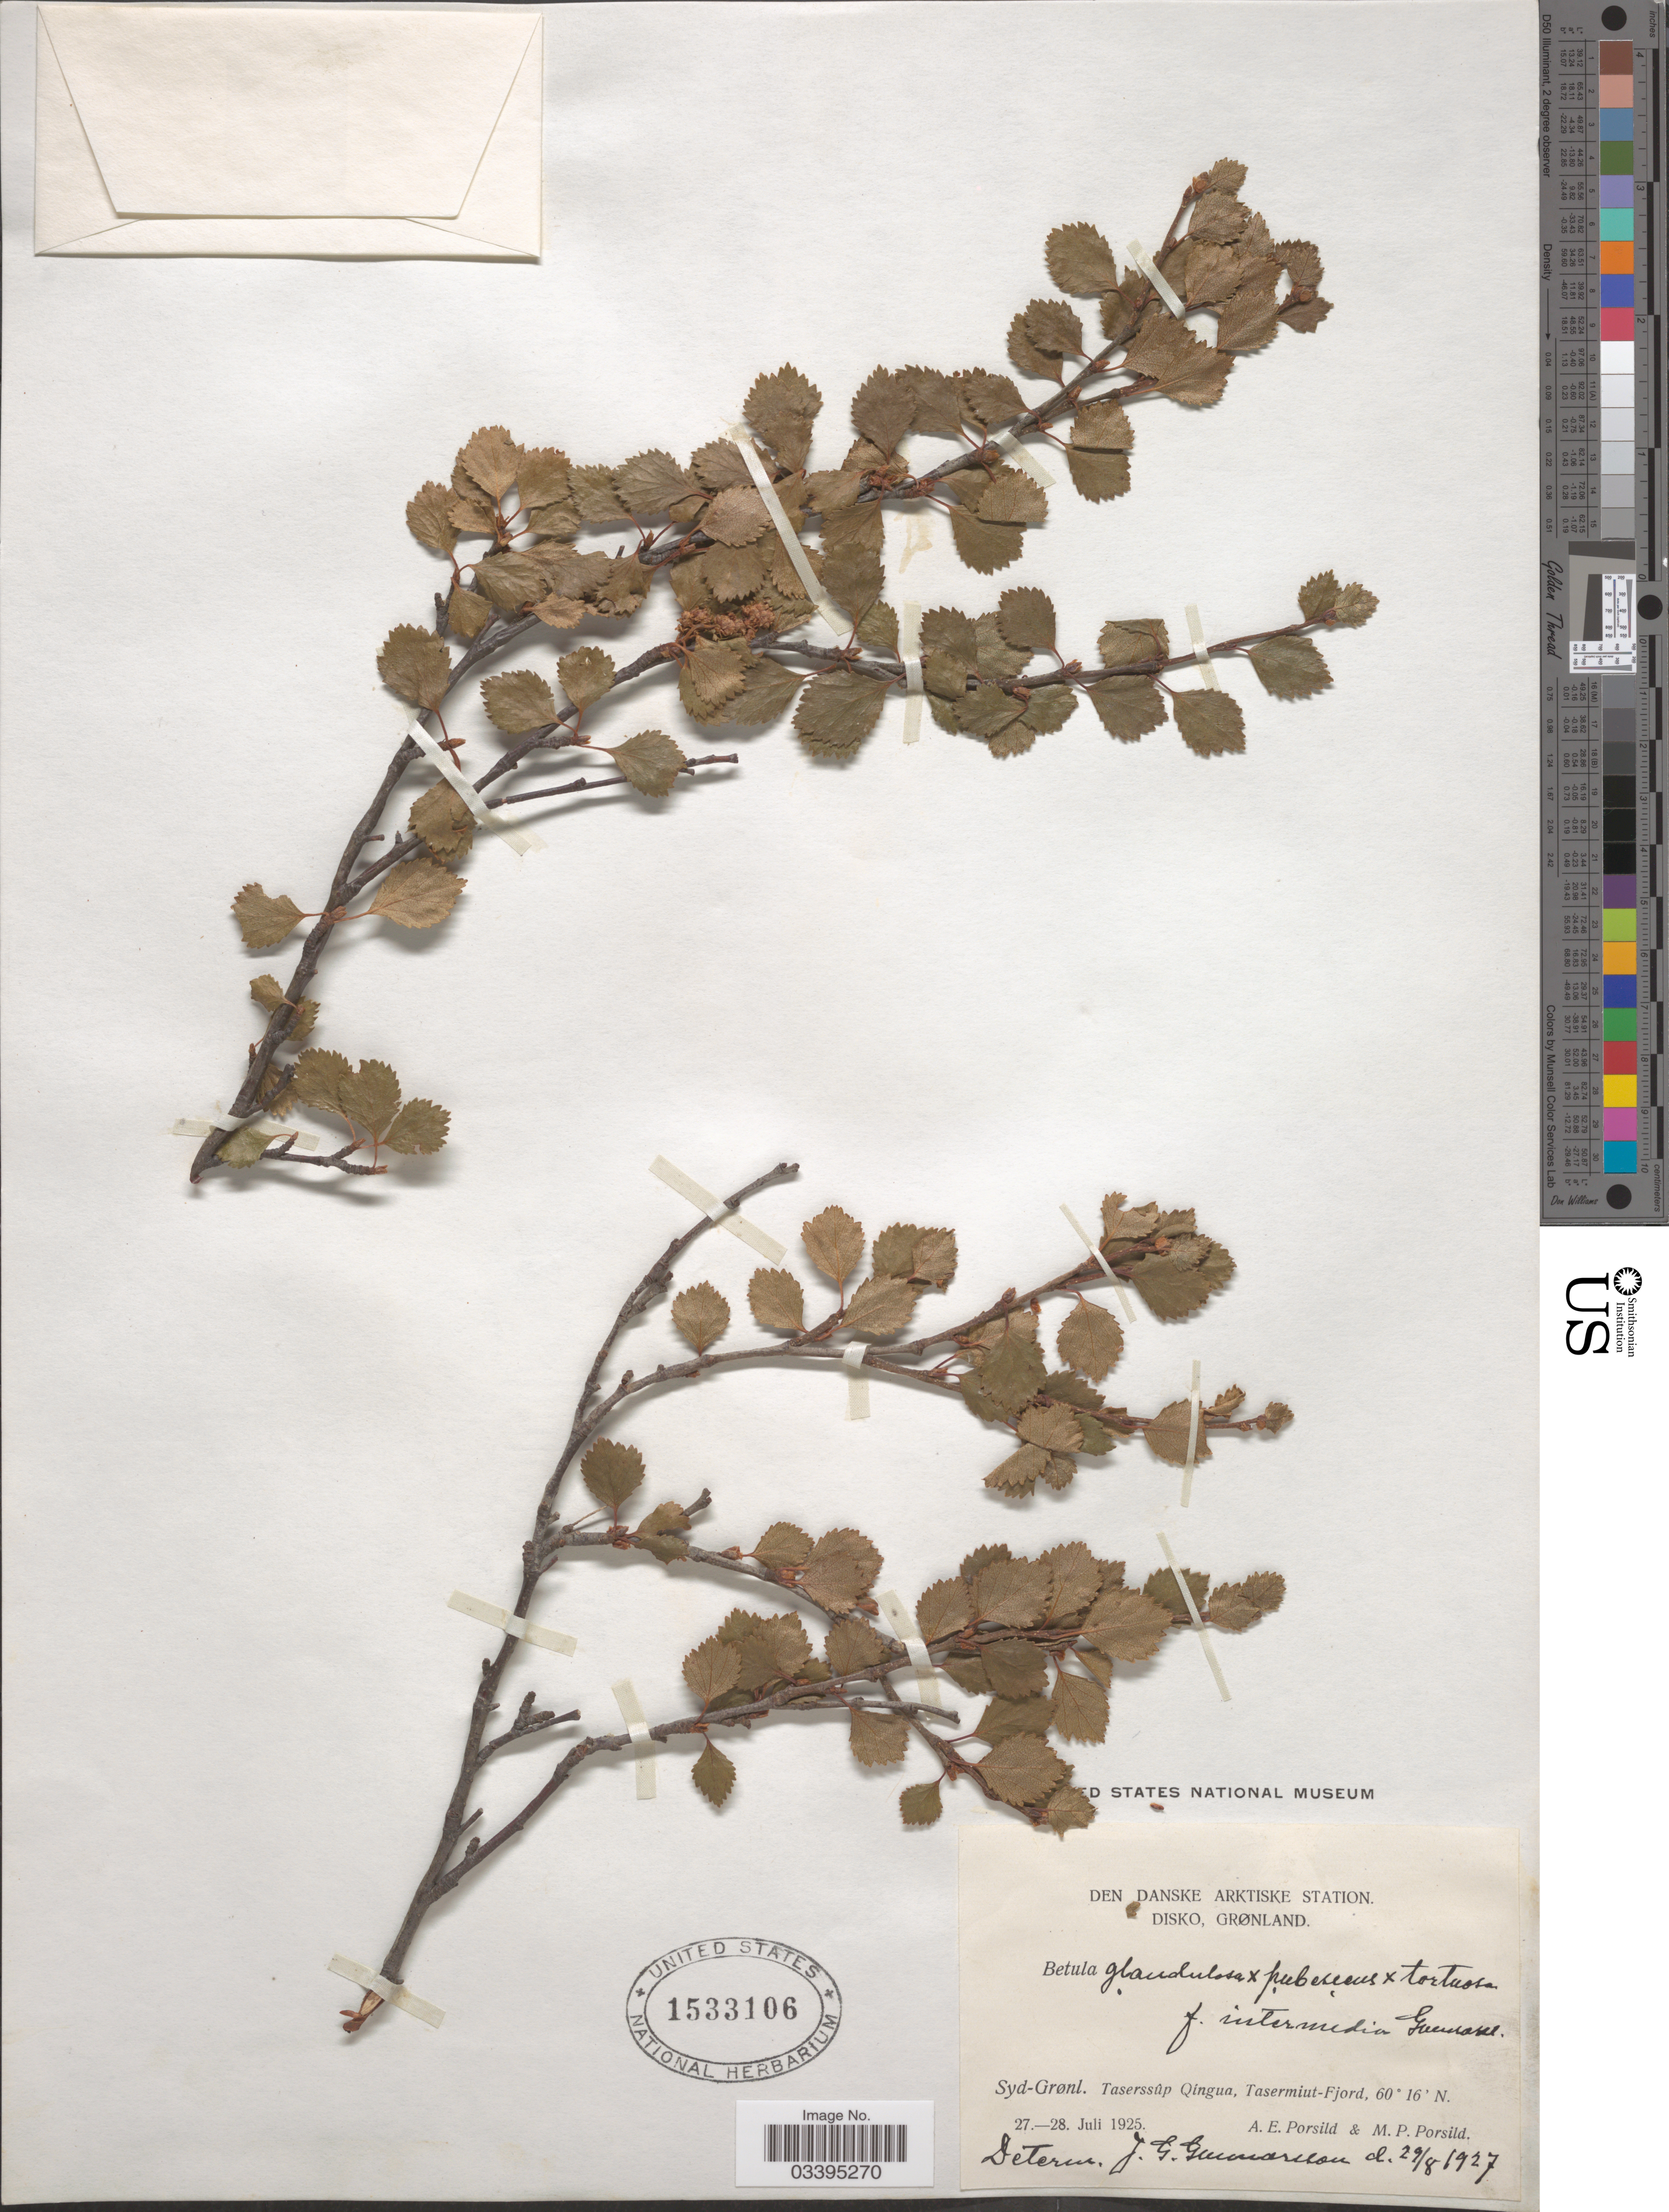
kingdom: Plantae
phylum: Tracheophyta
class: Magnoliopsida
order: Fagales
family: Betulaceae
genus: Betula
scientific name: Betula glandulosa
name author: Michx.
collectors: A. E. Porsild & M. P. Porsild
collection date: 1925-07-27/1925-07-28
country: Greenland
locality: Syd-Grønl. Tasersûp Qingua, Tasermiut-Fjord.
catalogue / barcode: US 1533106